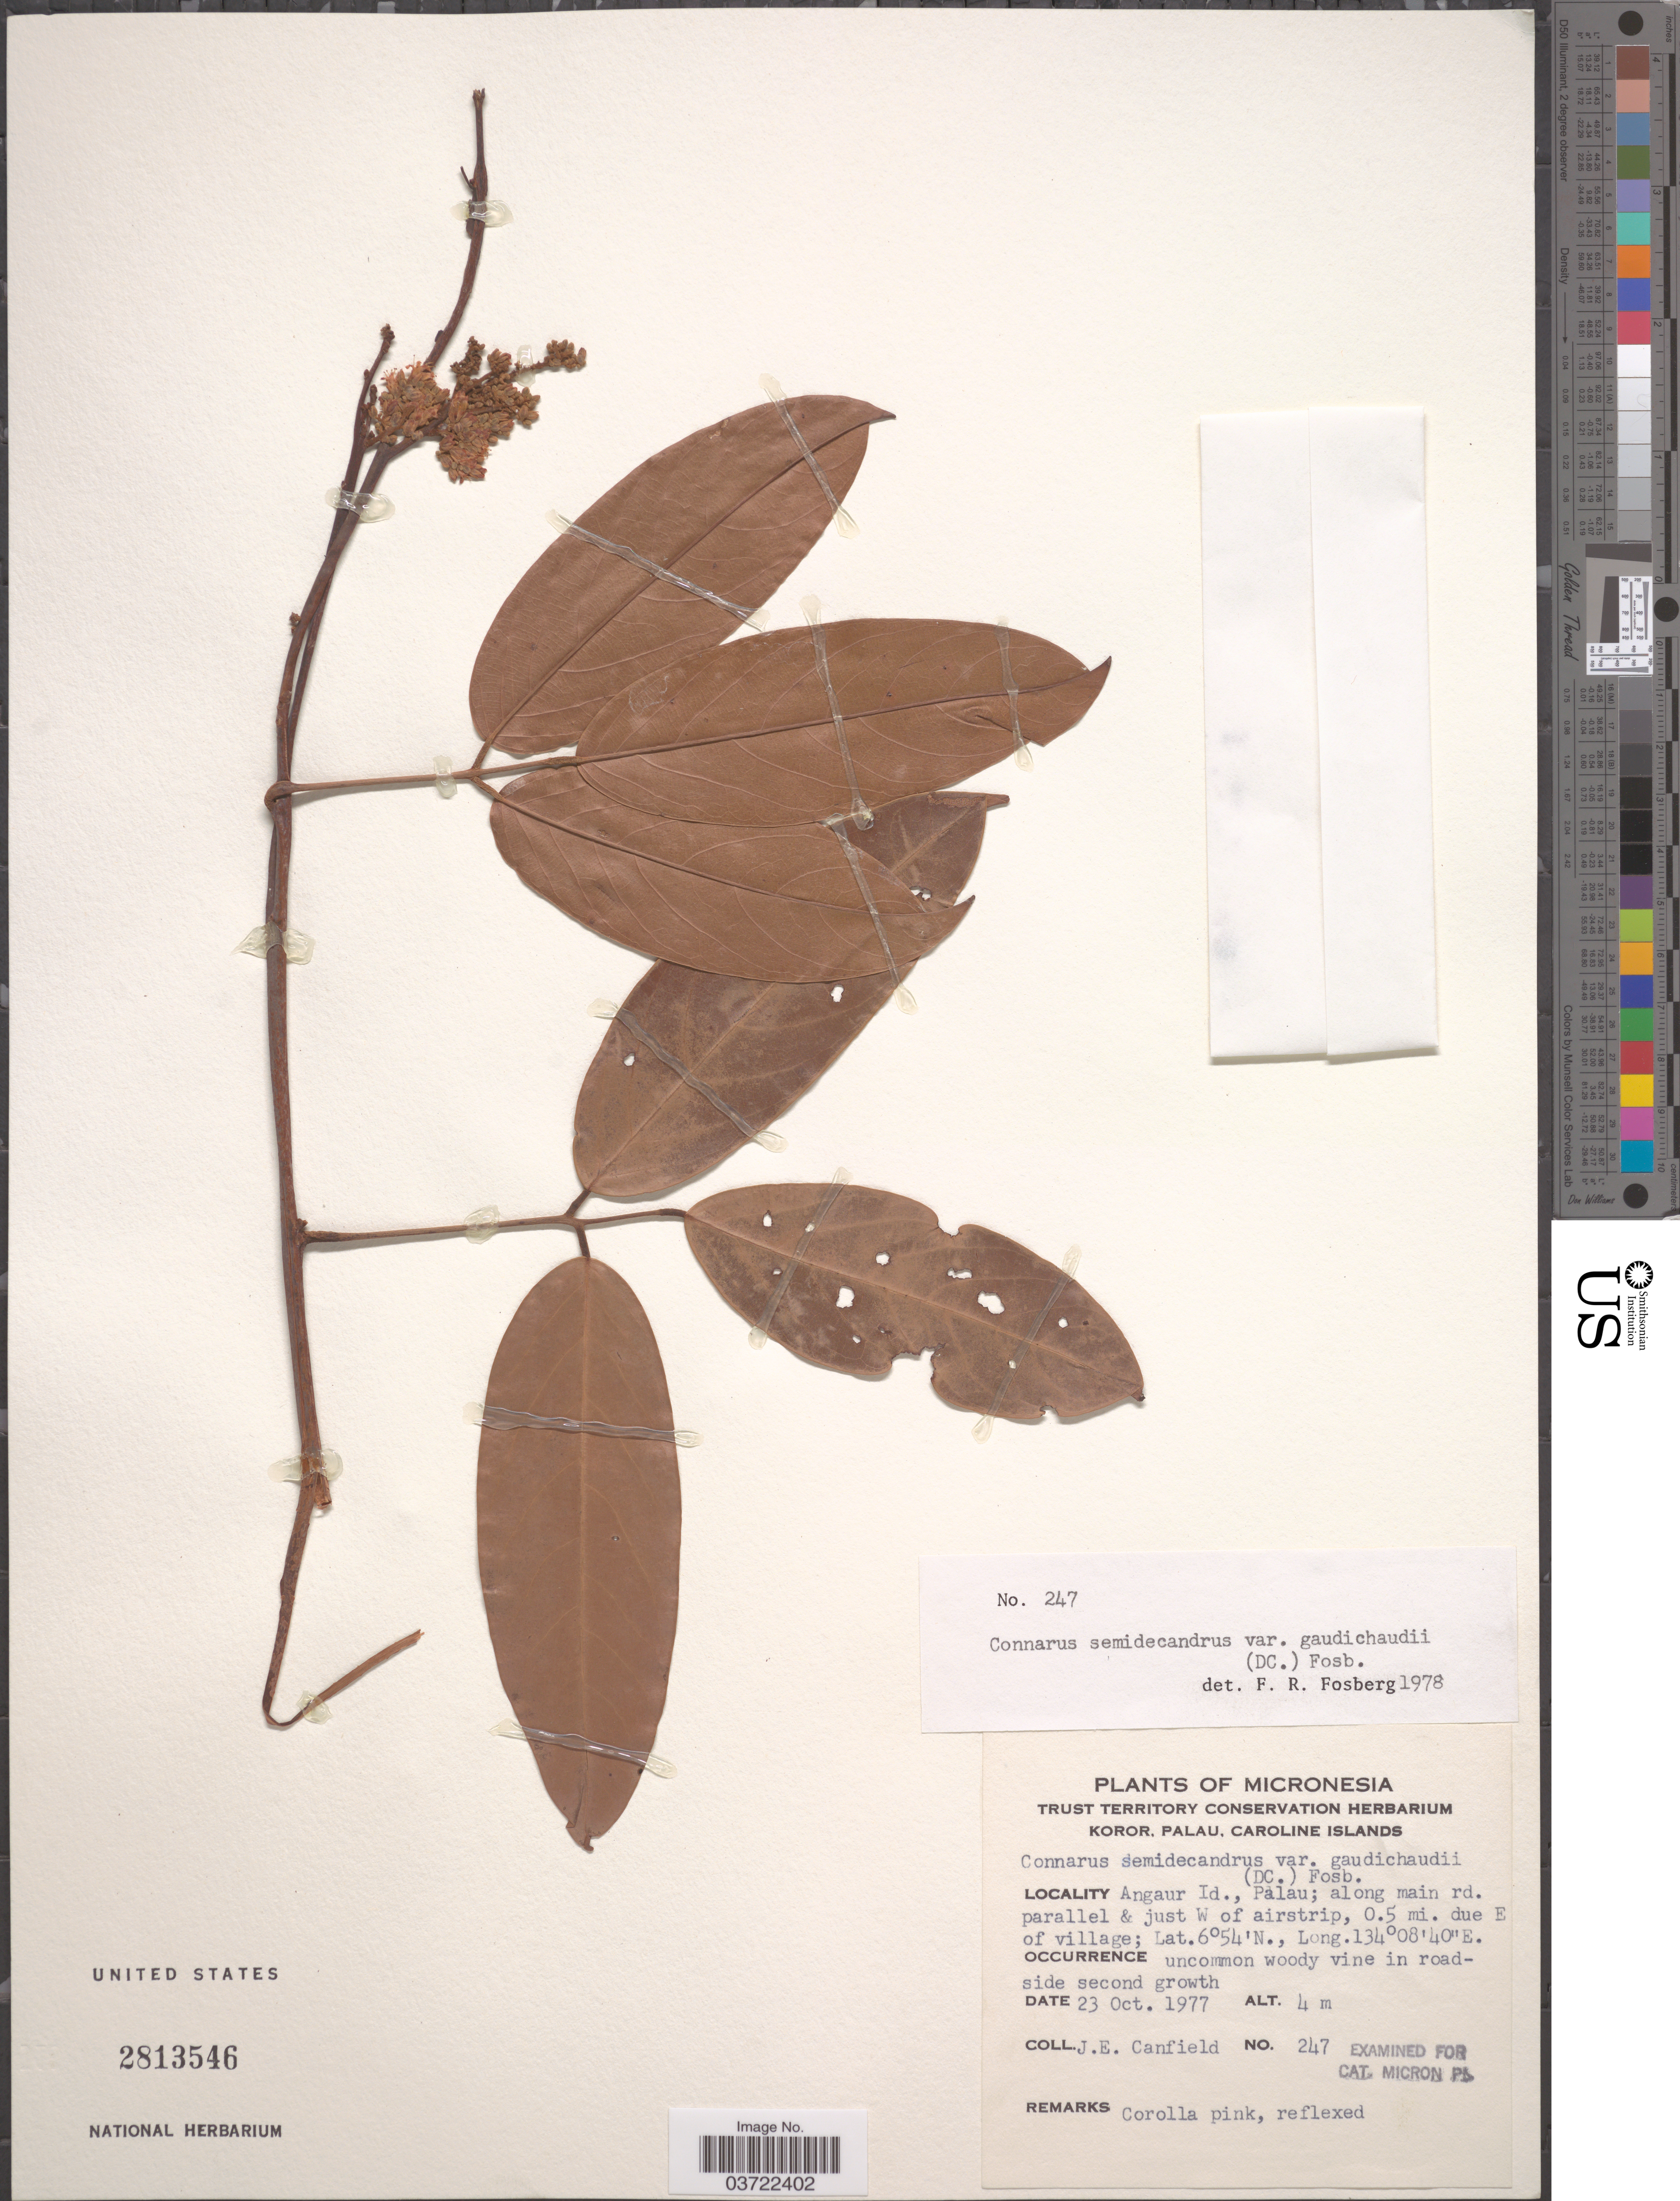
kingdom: Plantae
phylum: Tracheophyta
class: Magnoliopsida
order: Oxalidales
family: Connaraceae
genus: Connarus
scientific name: Connarus semidecandrus var. gaudichaudii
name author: (DC.) Fosberg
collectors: J. E. Canfield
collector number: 247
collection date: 1977-10-23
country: Palau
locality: Micronesia. Koror, Palau, Caroline Islands. Angaur Id., Palau; along main rd. parallel & just W of airstrip, 0.5 mi. due E of village.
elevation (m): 4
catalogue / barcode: US 283546